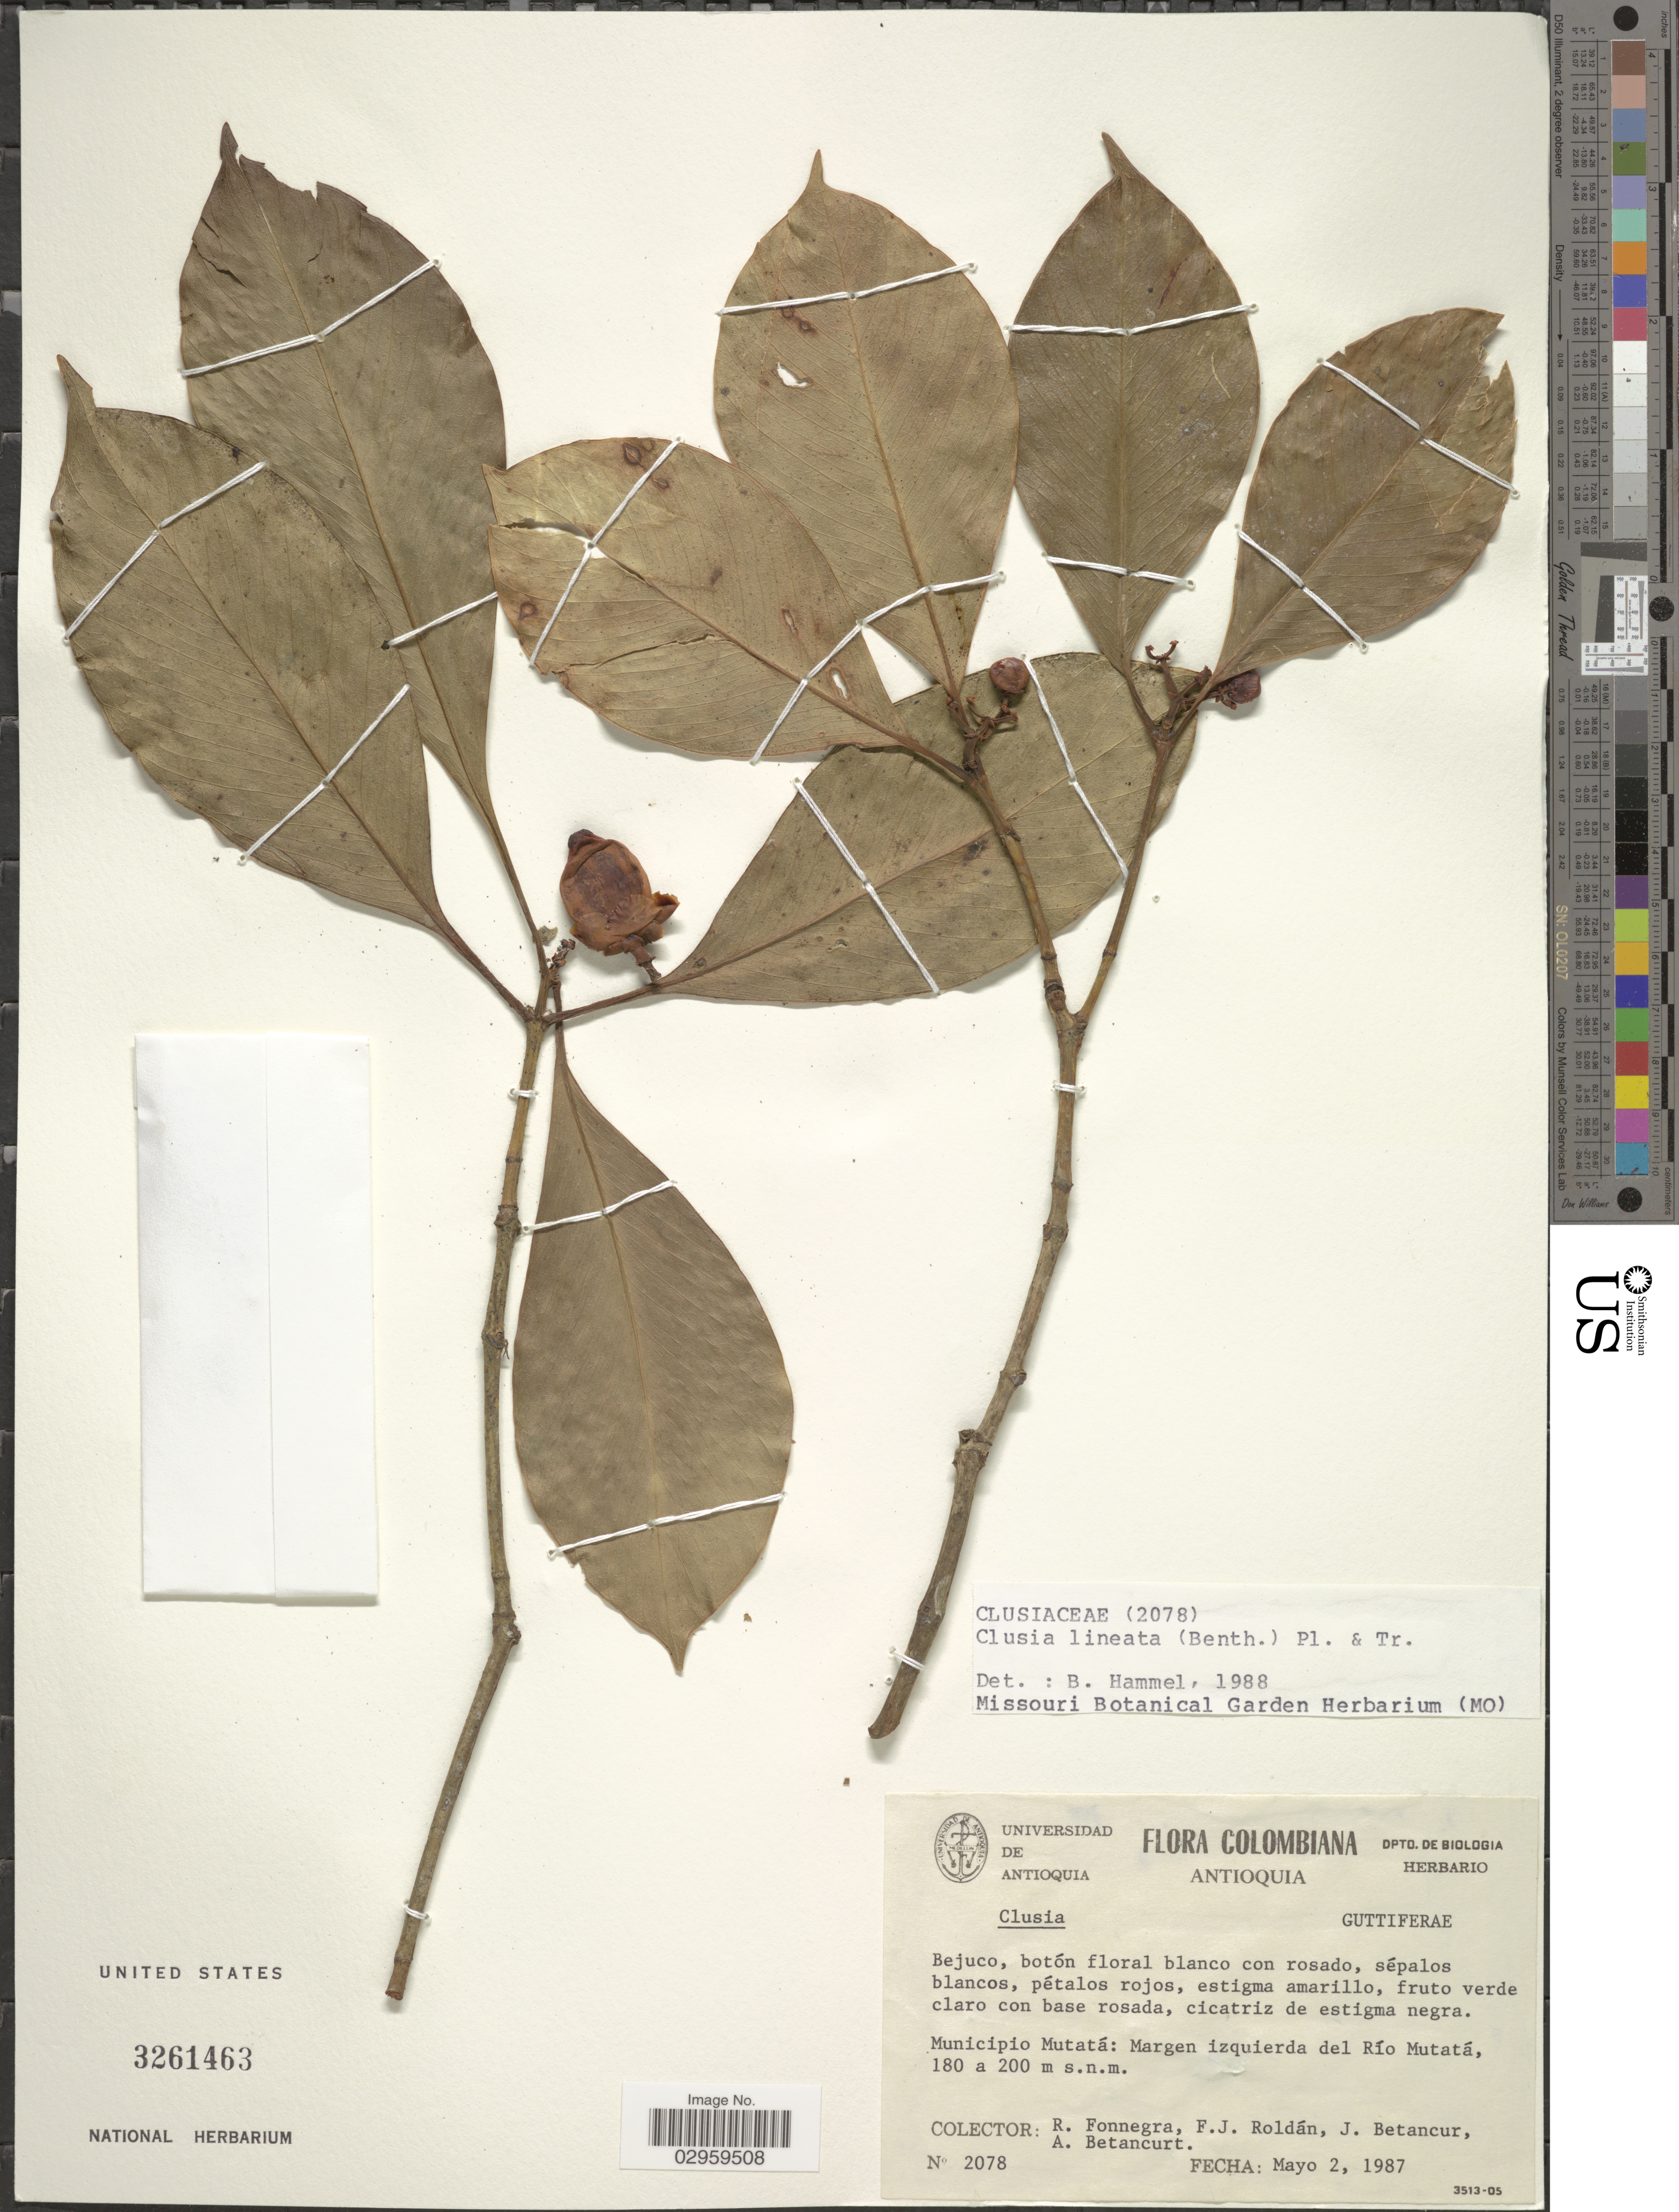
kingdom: Plantae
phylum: Tracheophyta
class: Magnoliopsida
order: Malpighiales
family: Clusiaceae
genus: Clusia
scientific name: Clusia lineata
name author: (Benth.) Planch. & Triana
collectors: R. Fonnegra, F. J. Roldán, J. Betancur & A. Betancur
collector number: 2078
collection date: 1987-05-02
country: Colombia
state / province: Antioquia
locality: Municipio Mutatá: Margen izquierda del Río Mutatá.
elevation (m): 180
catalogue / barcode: US 3261463